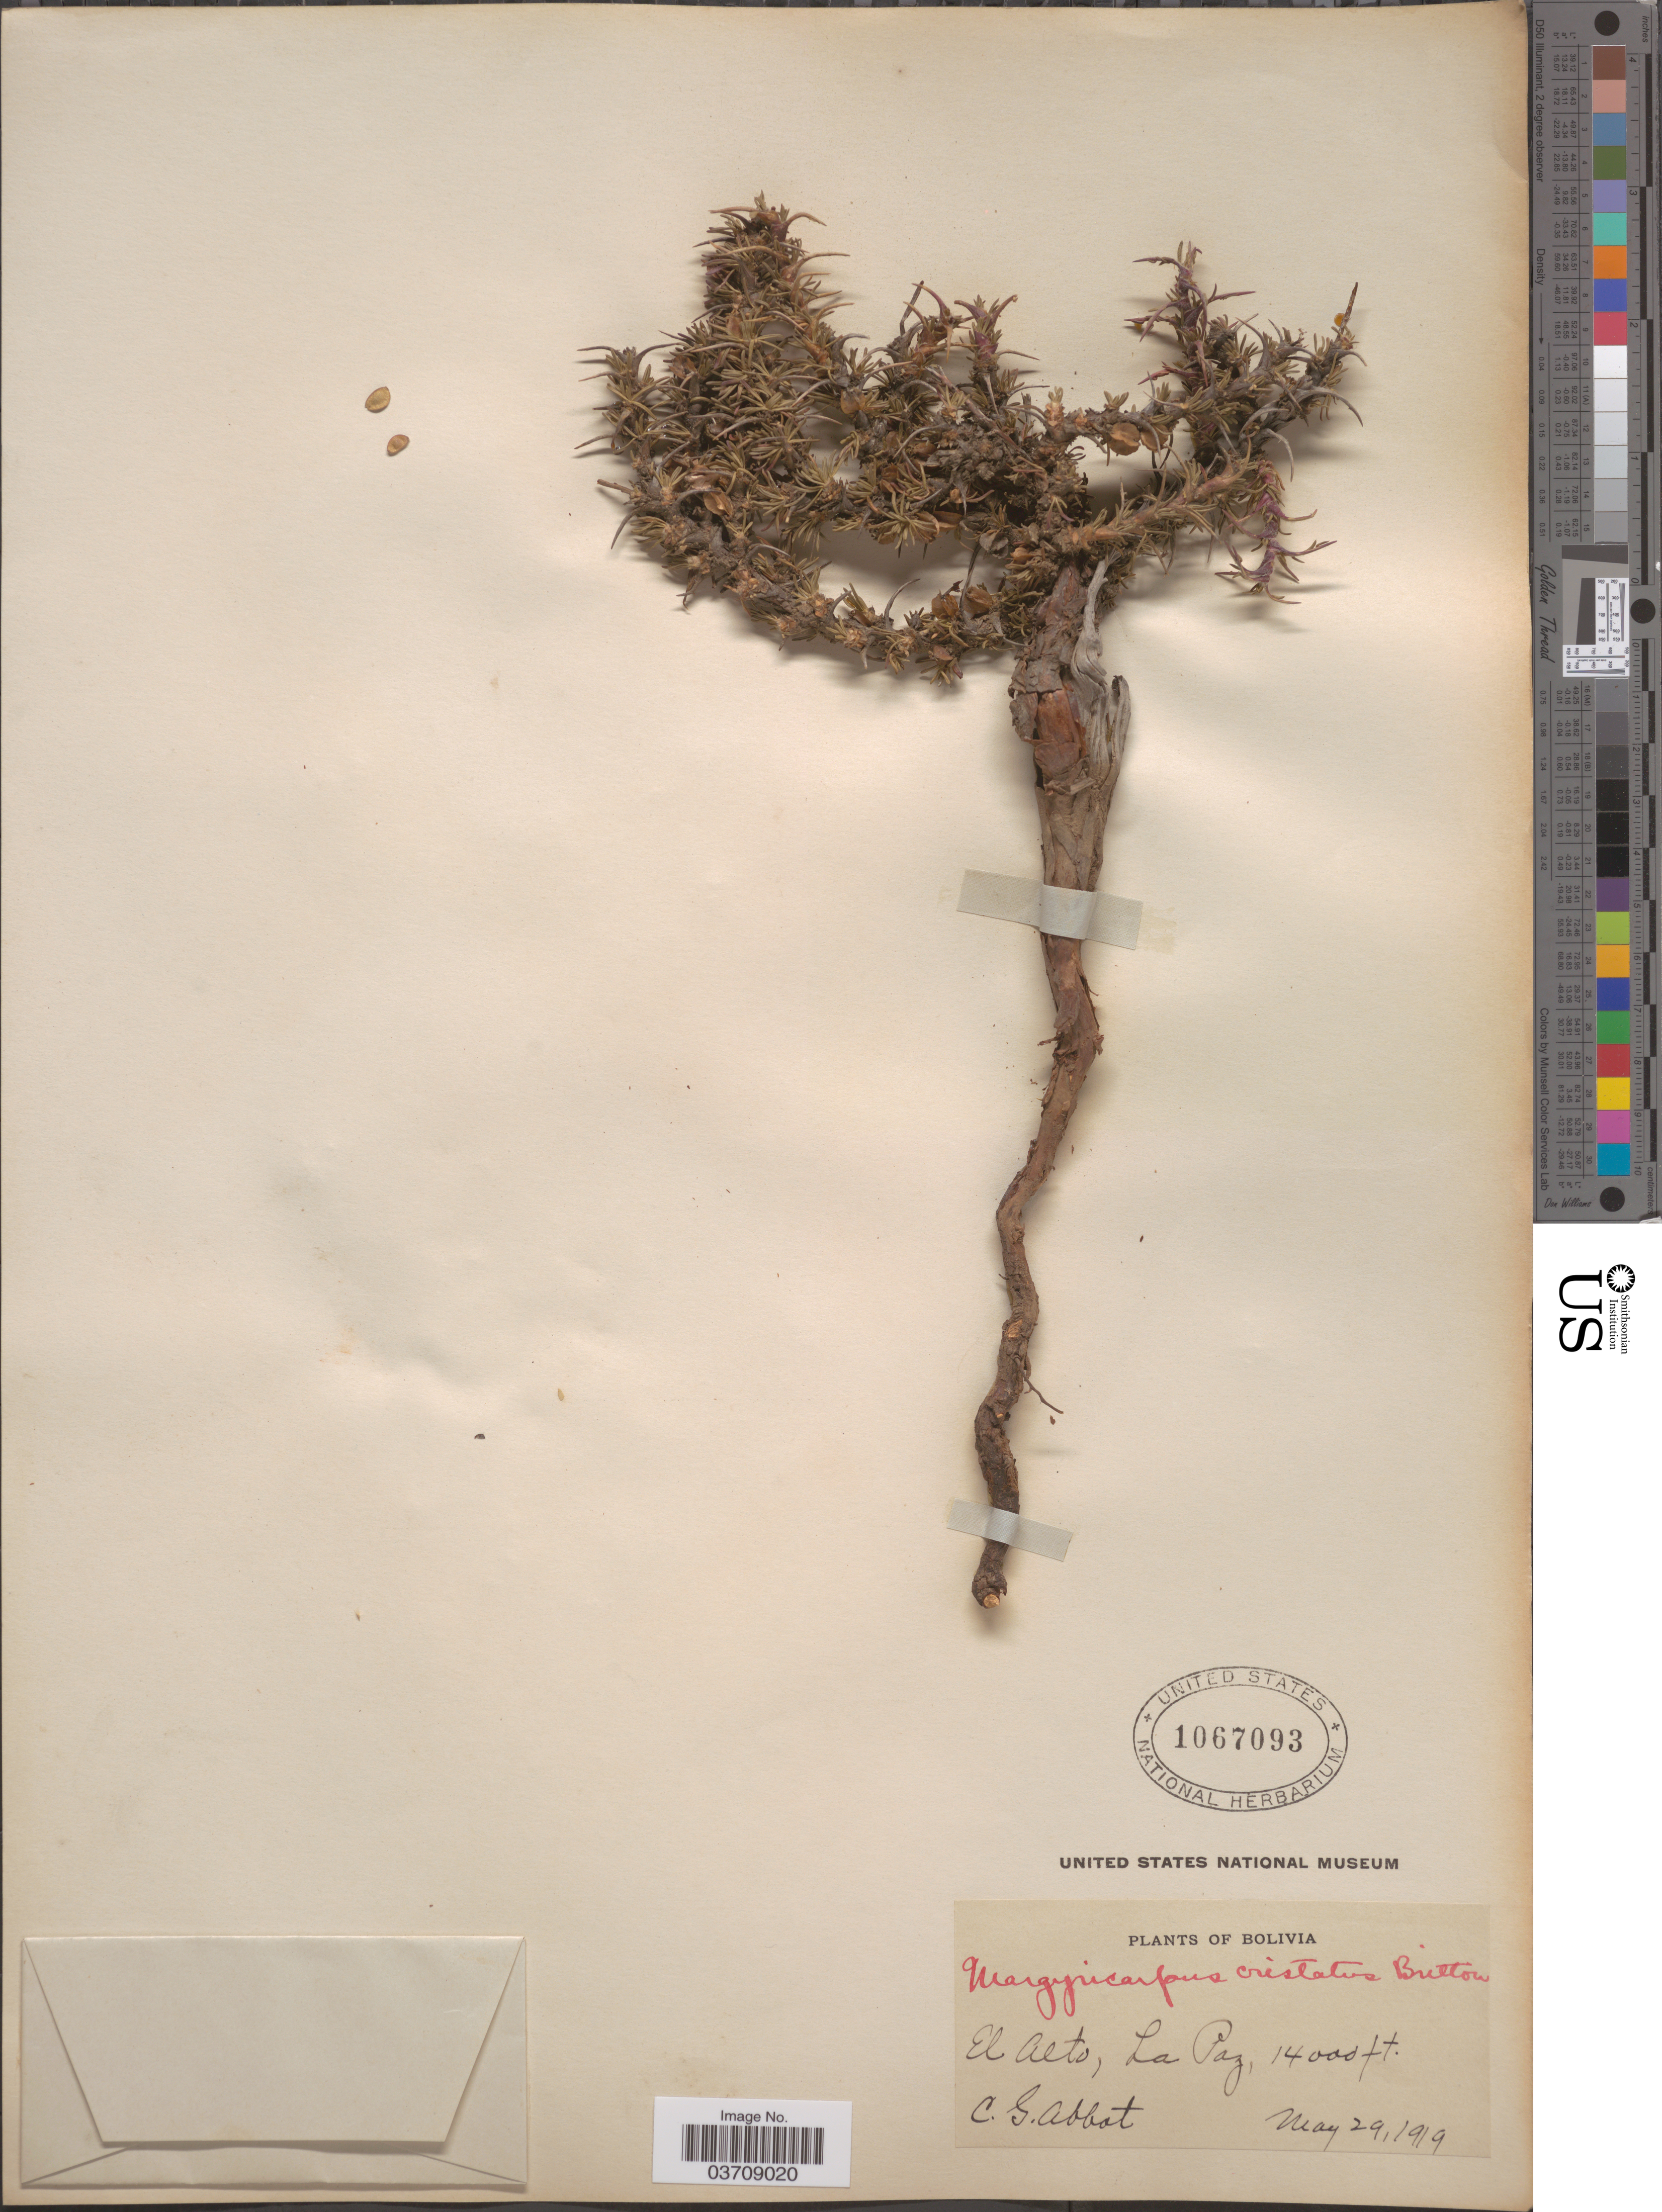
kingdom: Plantae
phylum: Tracheophyta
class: Magnoliopsida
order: Rosales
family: Rosaceae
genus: Tetraglochin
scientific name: Tetraglochin cristatum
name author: Rothm.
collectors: C. G. Abbot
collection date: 1919-03-29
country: Bolivia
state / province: La Paz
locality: El Alto.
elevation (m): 4267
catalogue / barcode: US 1067093